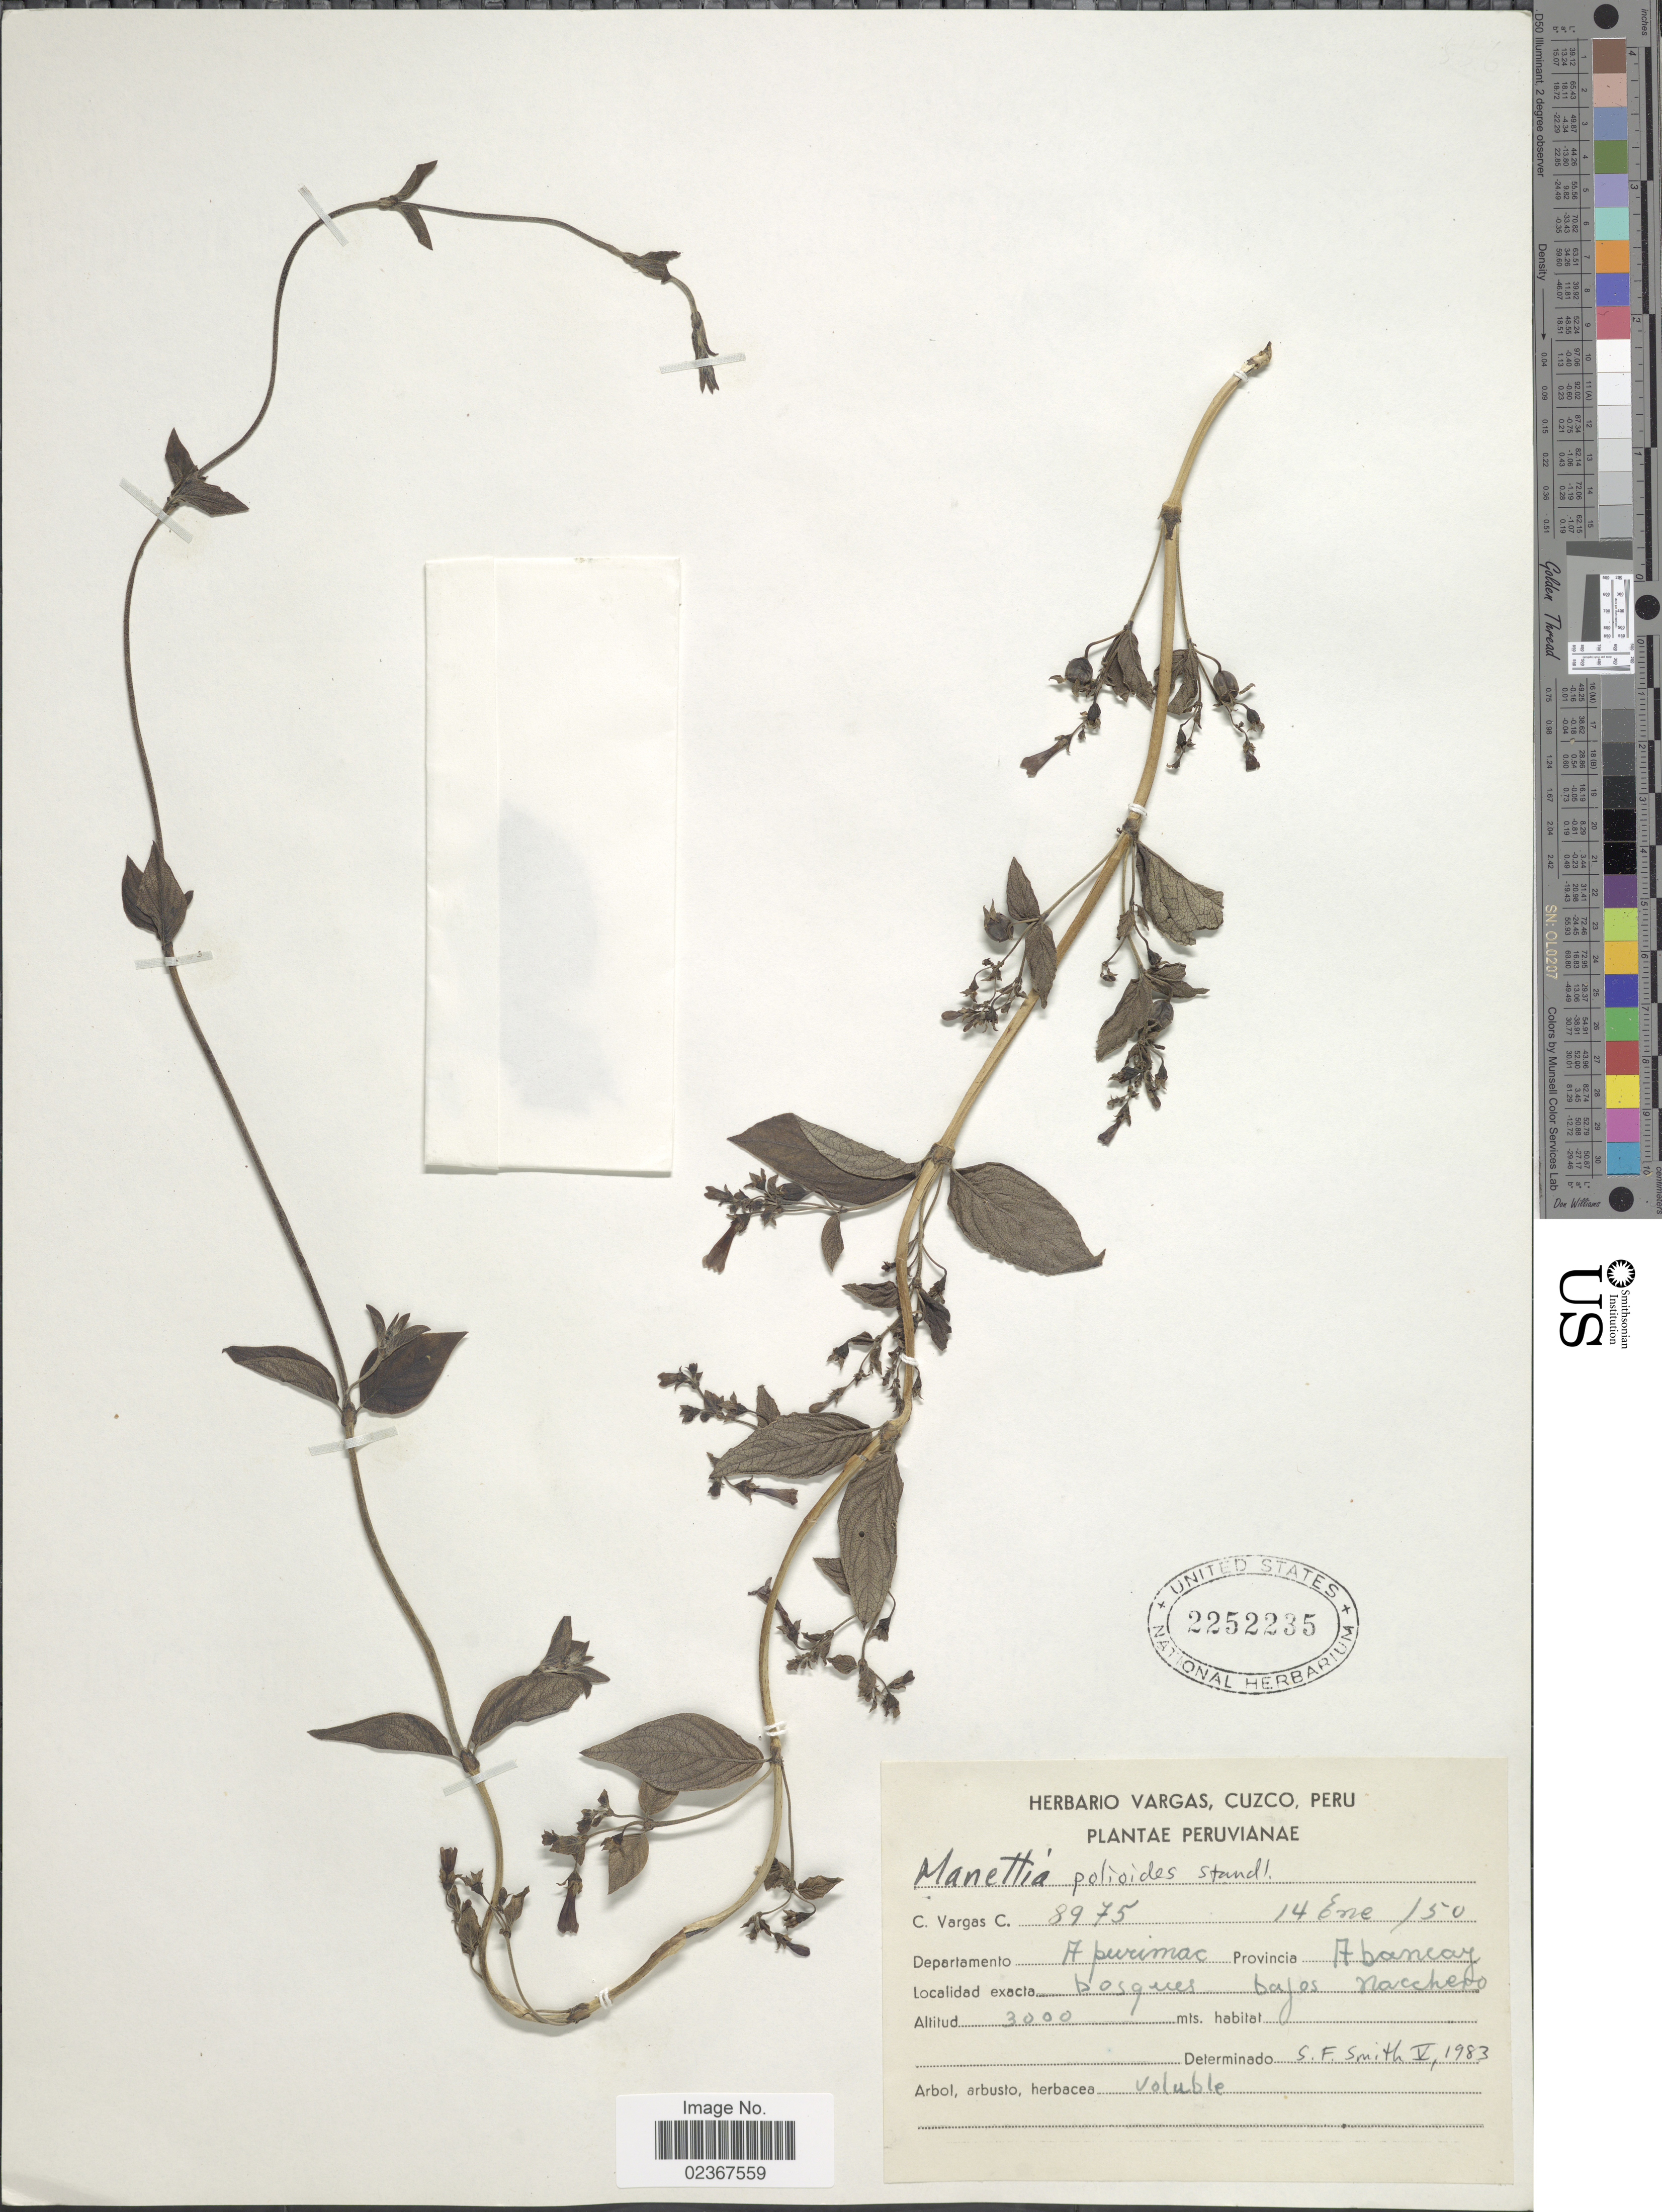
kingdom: Plantae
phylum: Tracheophyta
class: Magnoliopsida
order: Gentianales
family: Rubiaceae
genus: Manettia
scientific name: Manettia poliodes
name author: Standl.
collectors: C. Vargas Calderón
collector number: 8975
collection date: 1950-01-14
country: Peru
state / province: Apurímac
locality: Departamento Apurimac, Provincia Abancay, bosques bajes Nacchero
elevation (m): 3000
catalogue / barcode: US 2252235